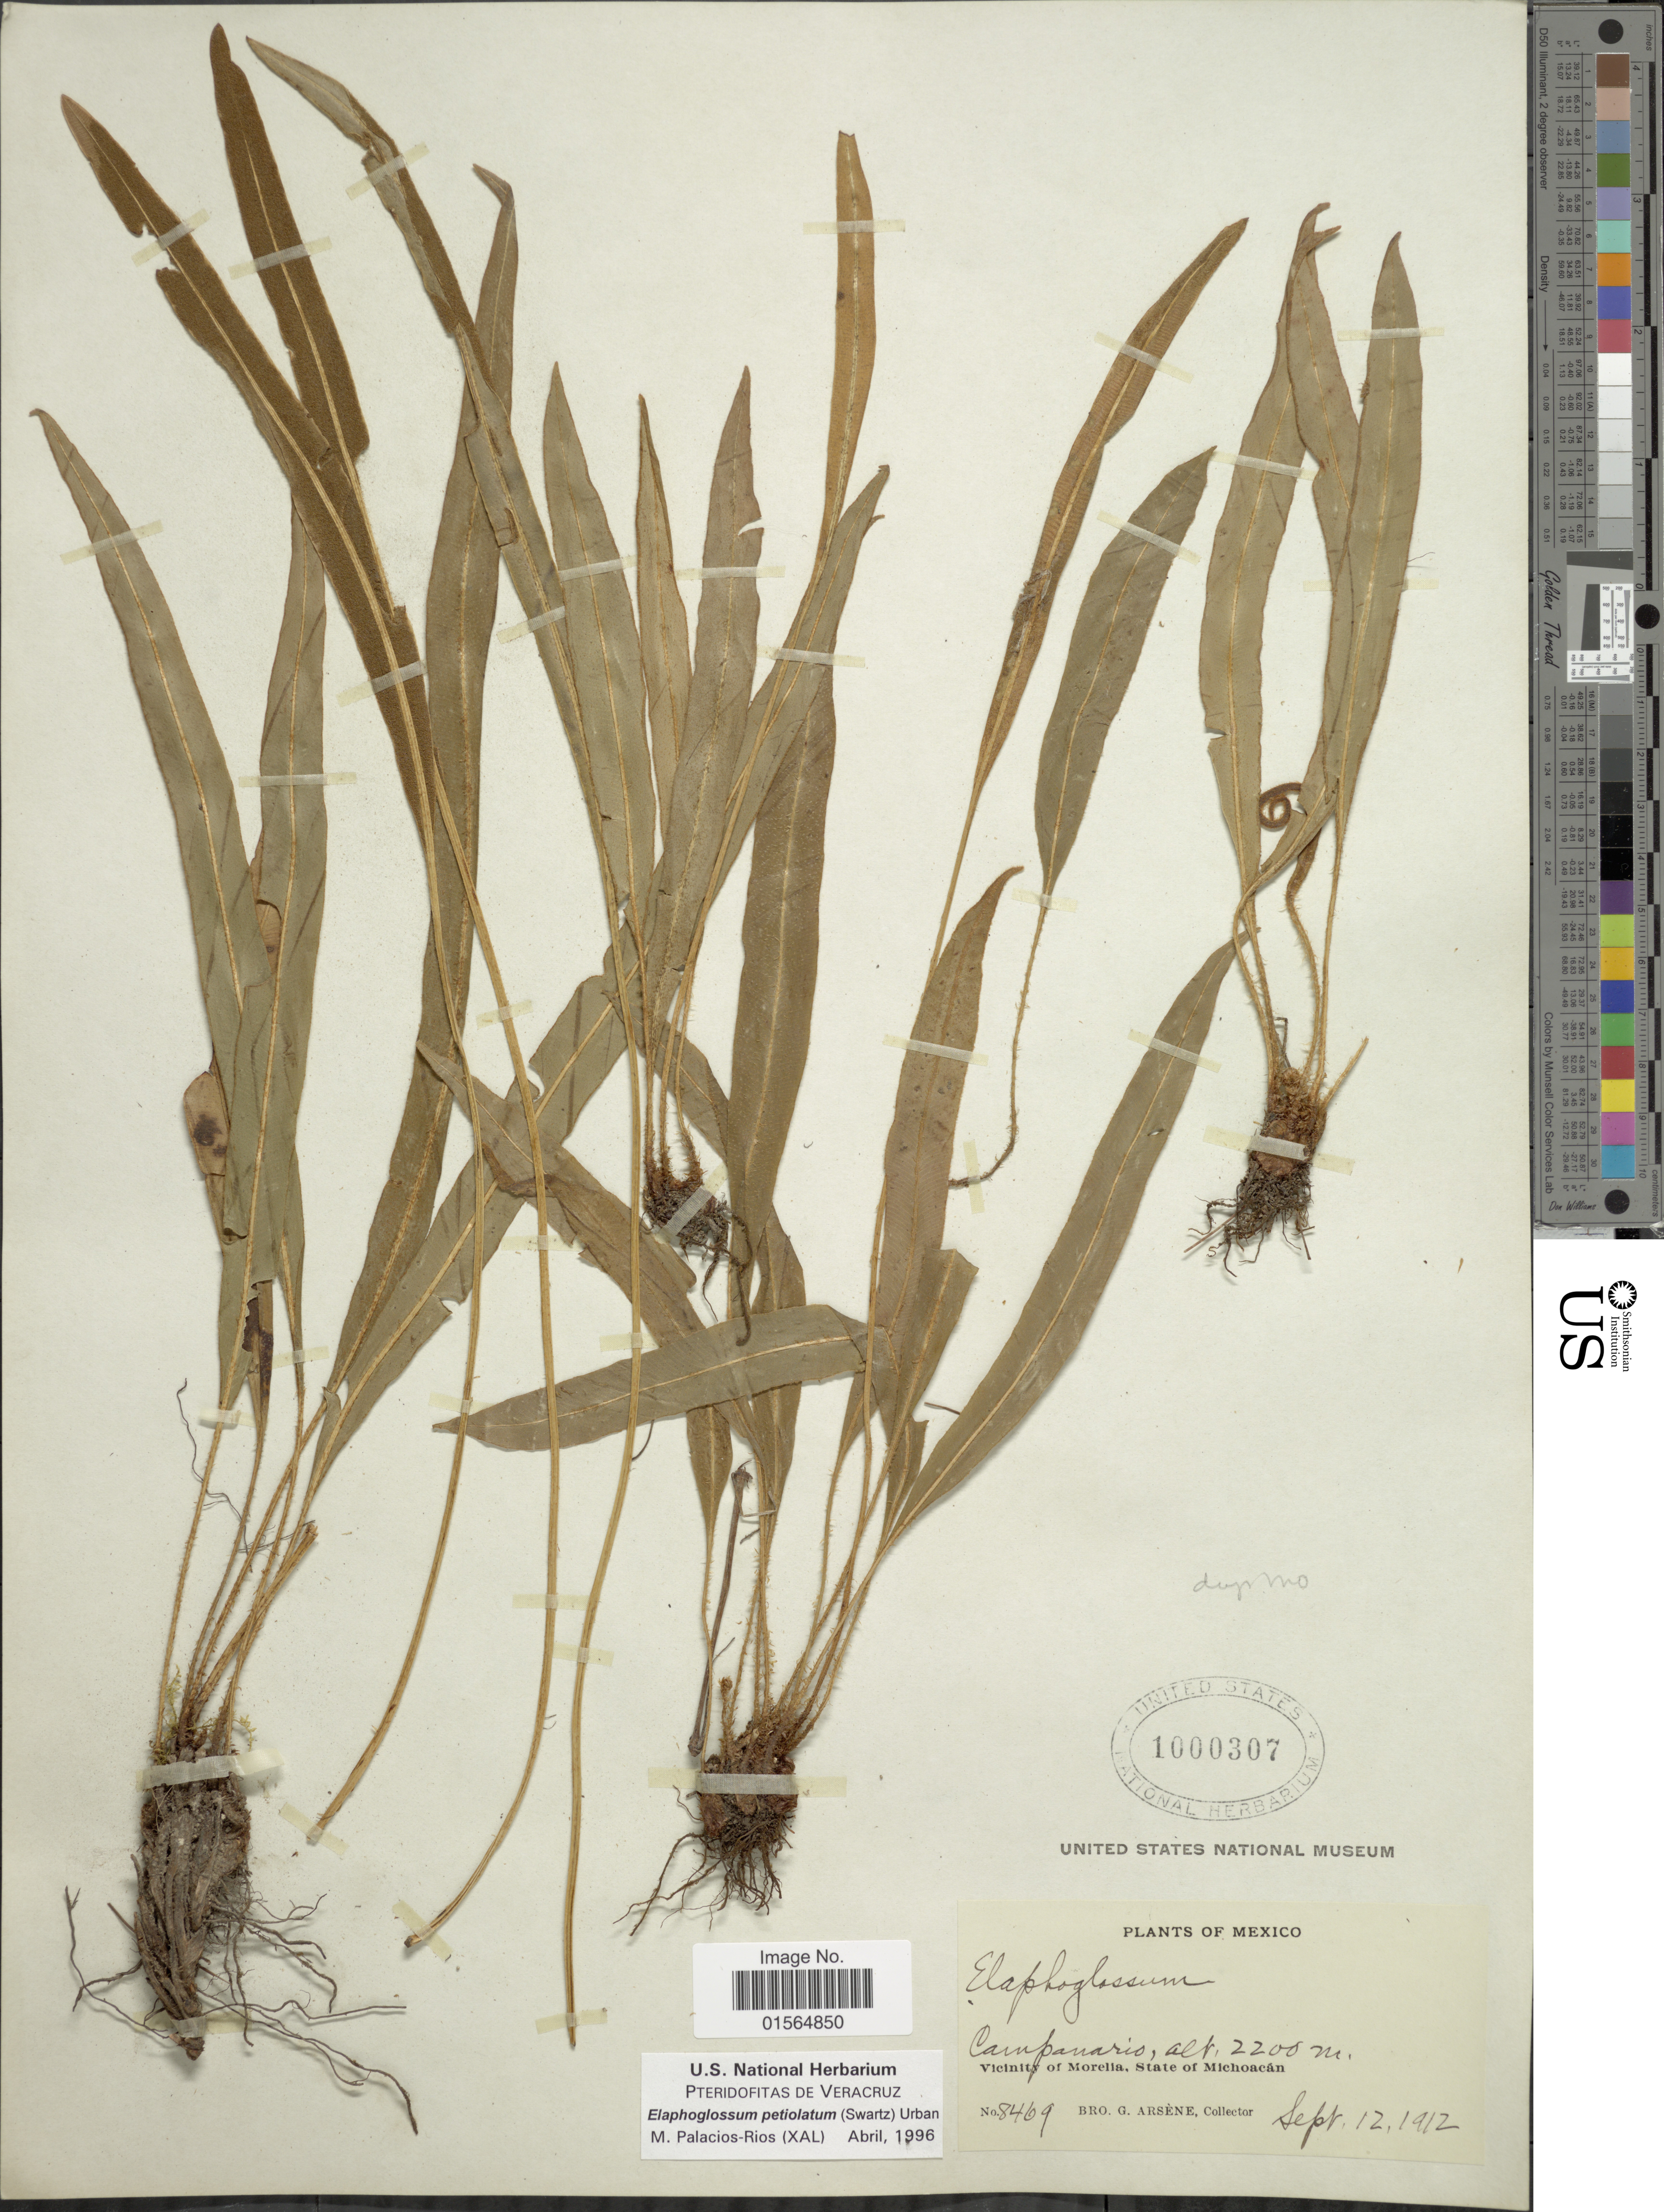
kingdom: Plantae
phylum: Tracheophyta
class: Polypodiopsida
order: Polypodiales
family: Dryopteridaceae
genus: Elaphoglossum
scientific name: Elaphoglossum petiolatum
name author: (Sw.) Urb.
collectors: Bro. G. Arsène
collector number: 8469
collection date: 1912-09-12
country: Mexico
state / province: Michoacán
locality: Campanario, Vicinity of Morelia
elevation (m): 2200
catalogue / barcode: US 1000307